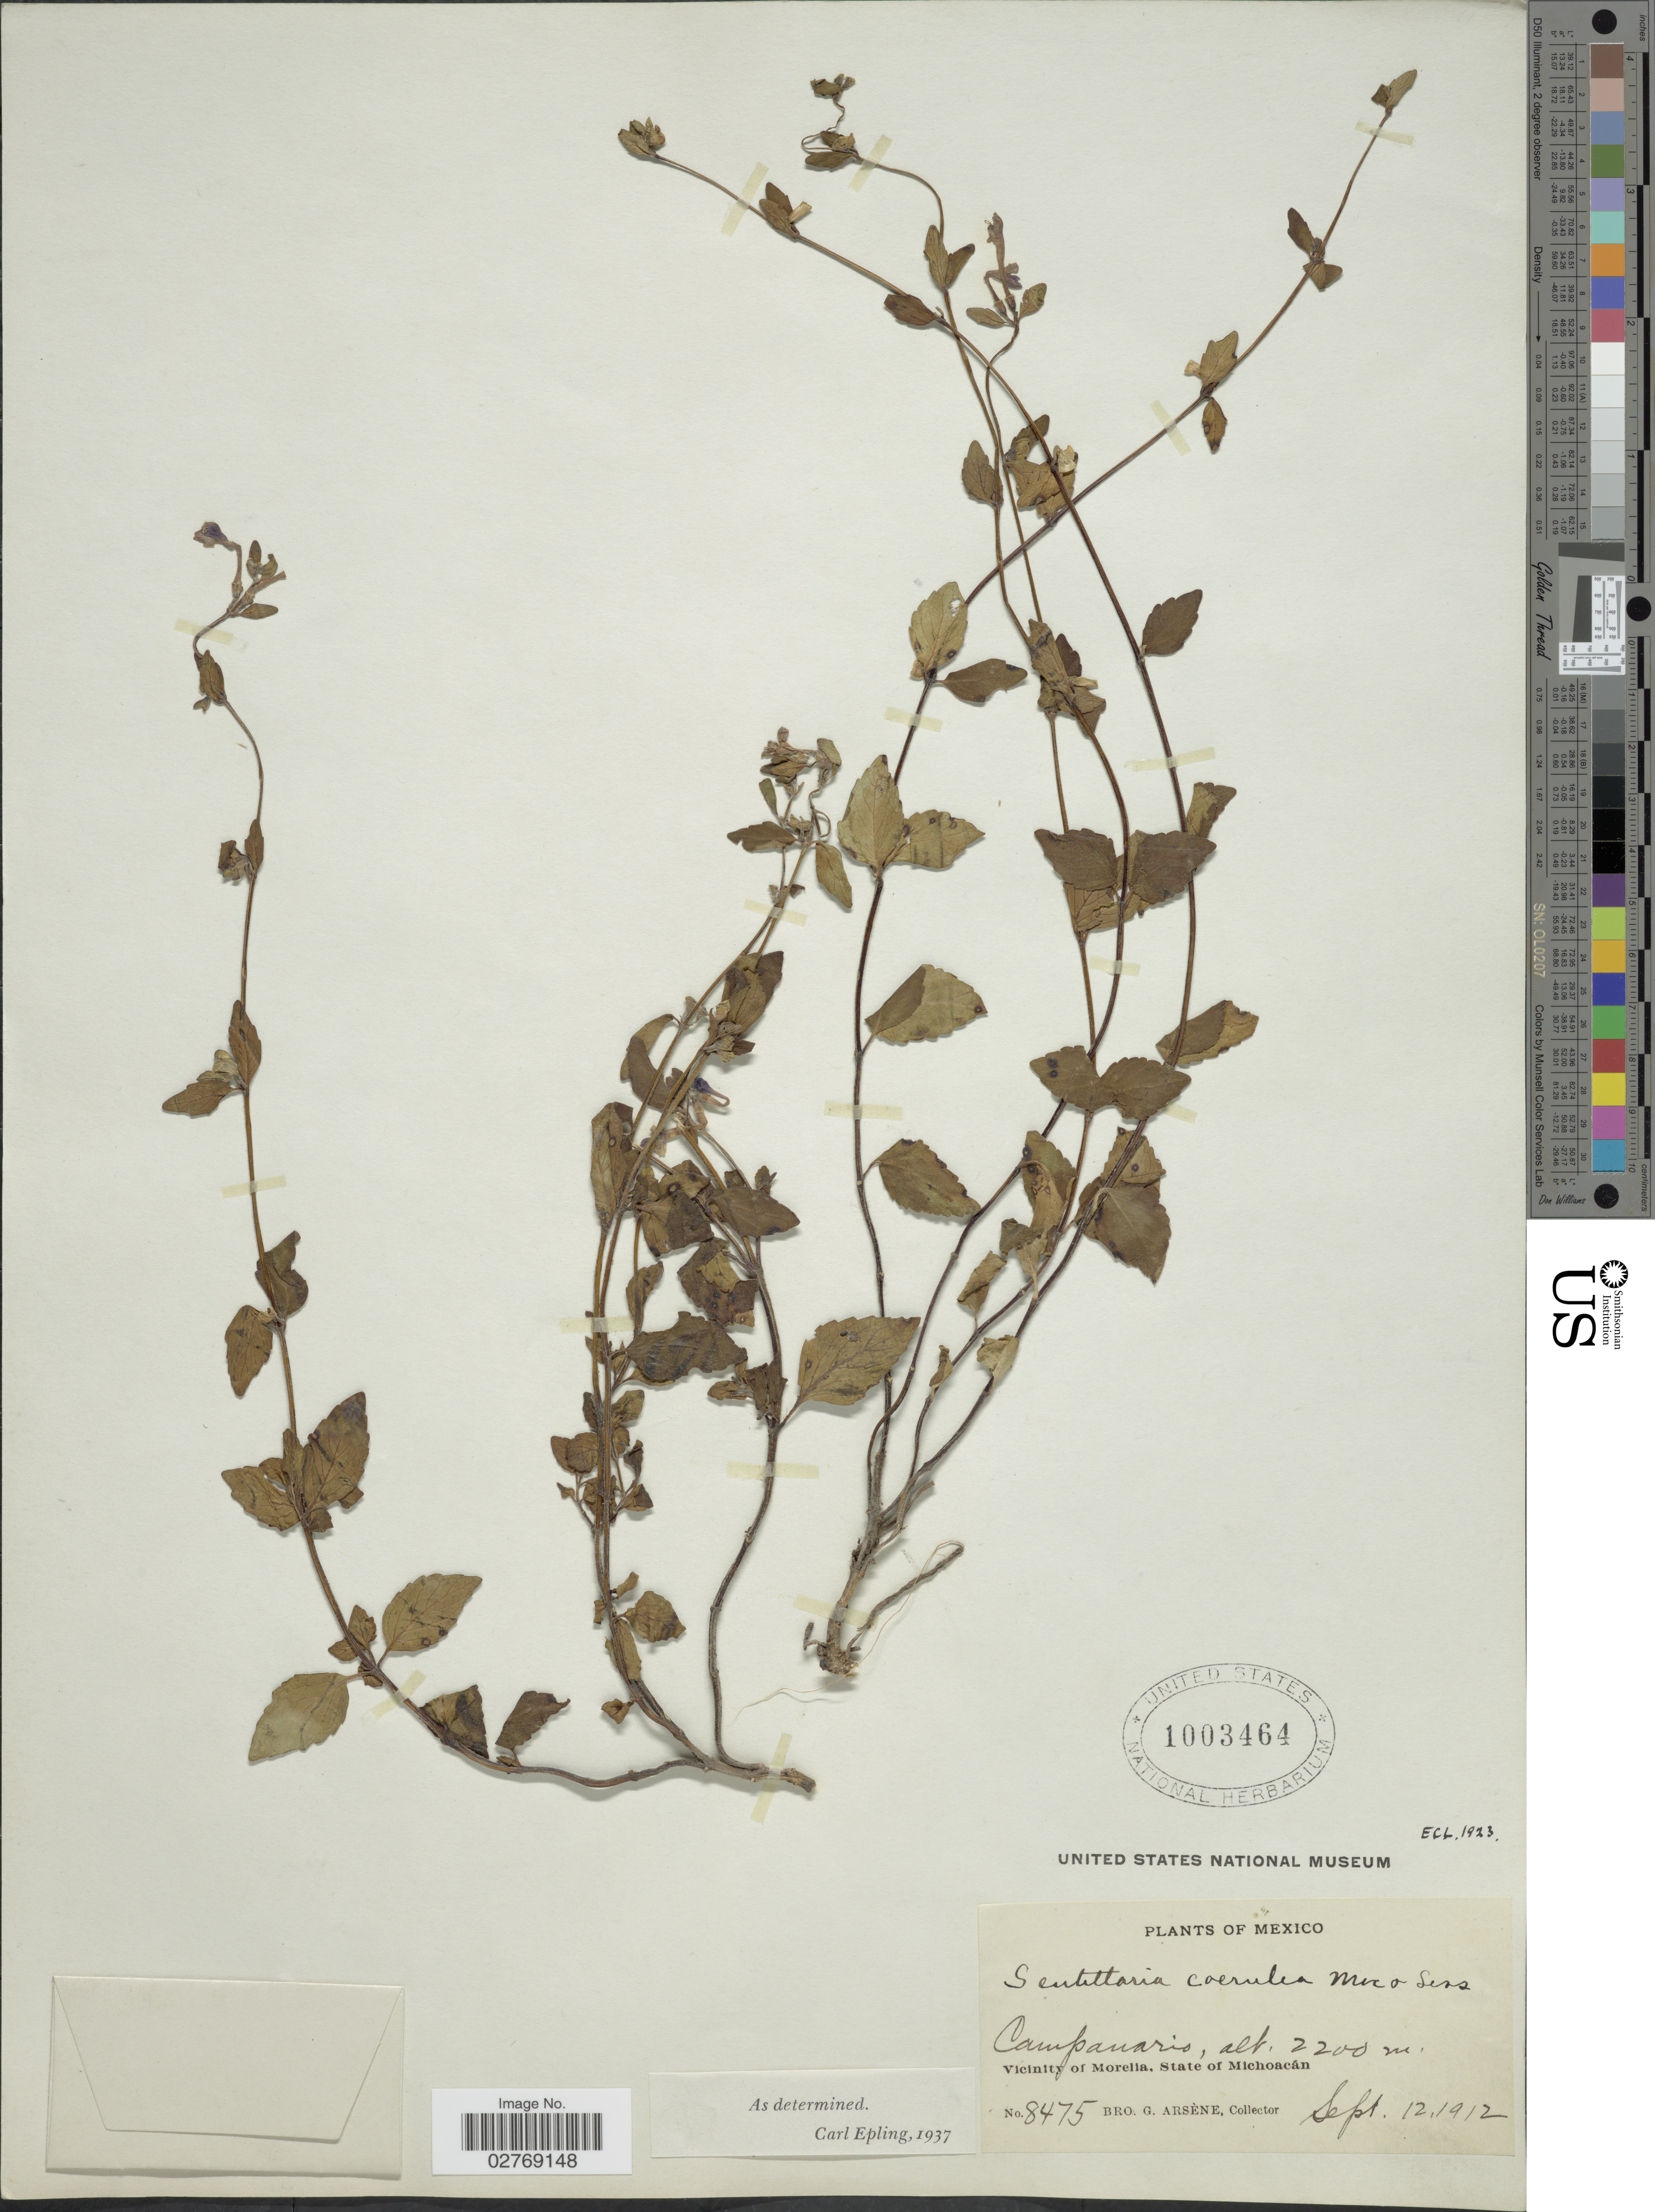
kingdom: Plantae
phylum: Tracheophyta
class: Magnoliopsida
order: Lamiales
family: Lamiaceae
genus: Scutellaria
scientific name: Scutellaria dumetorum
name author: Schltdl.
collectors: Bro. G. Arsène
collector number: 8475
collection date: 1912-09-12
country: Mexico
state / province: Michoacán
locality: Campanario. Vicinity of Morelia.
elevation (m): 2200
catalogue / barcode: US 1003464